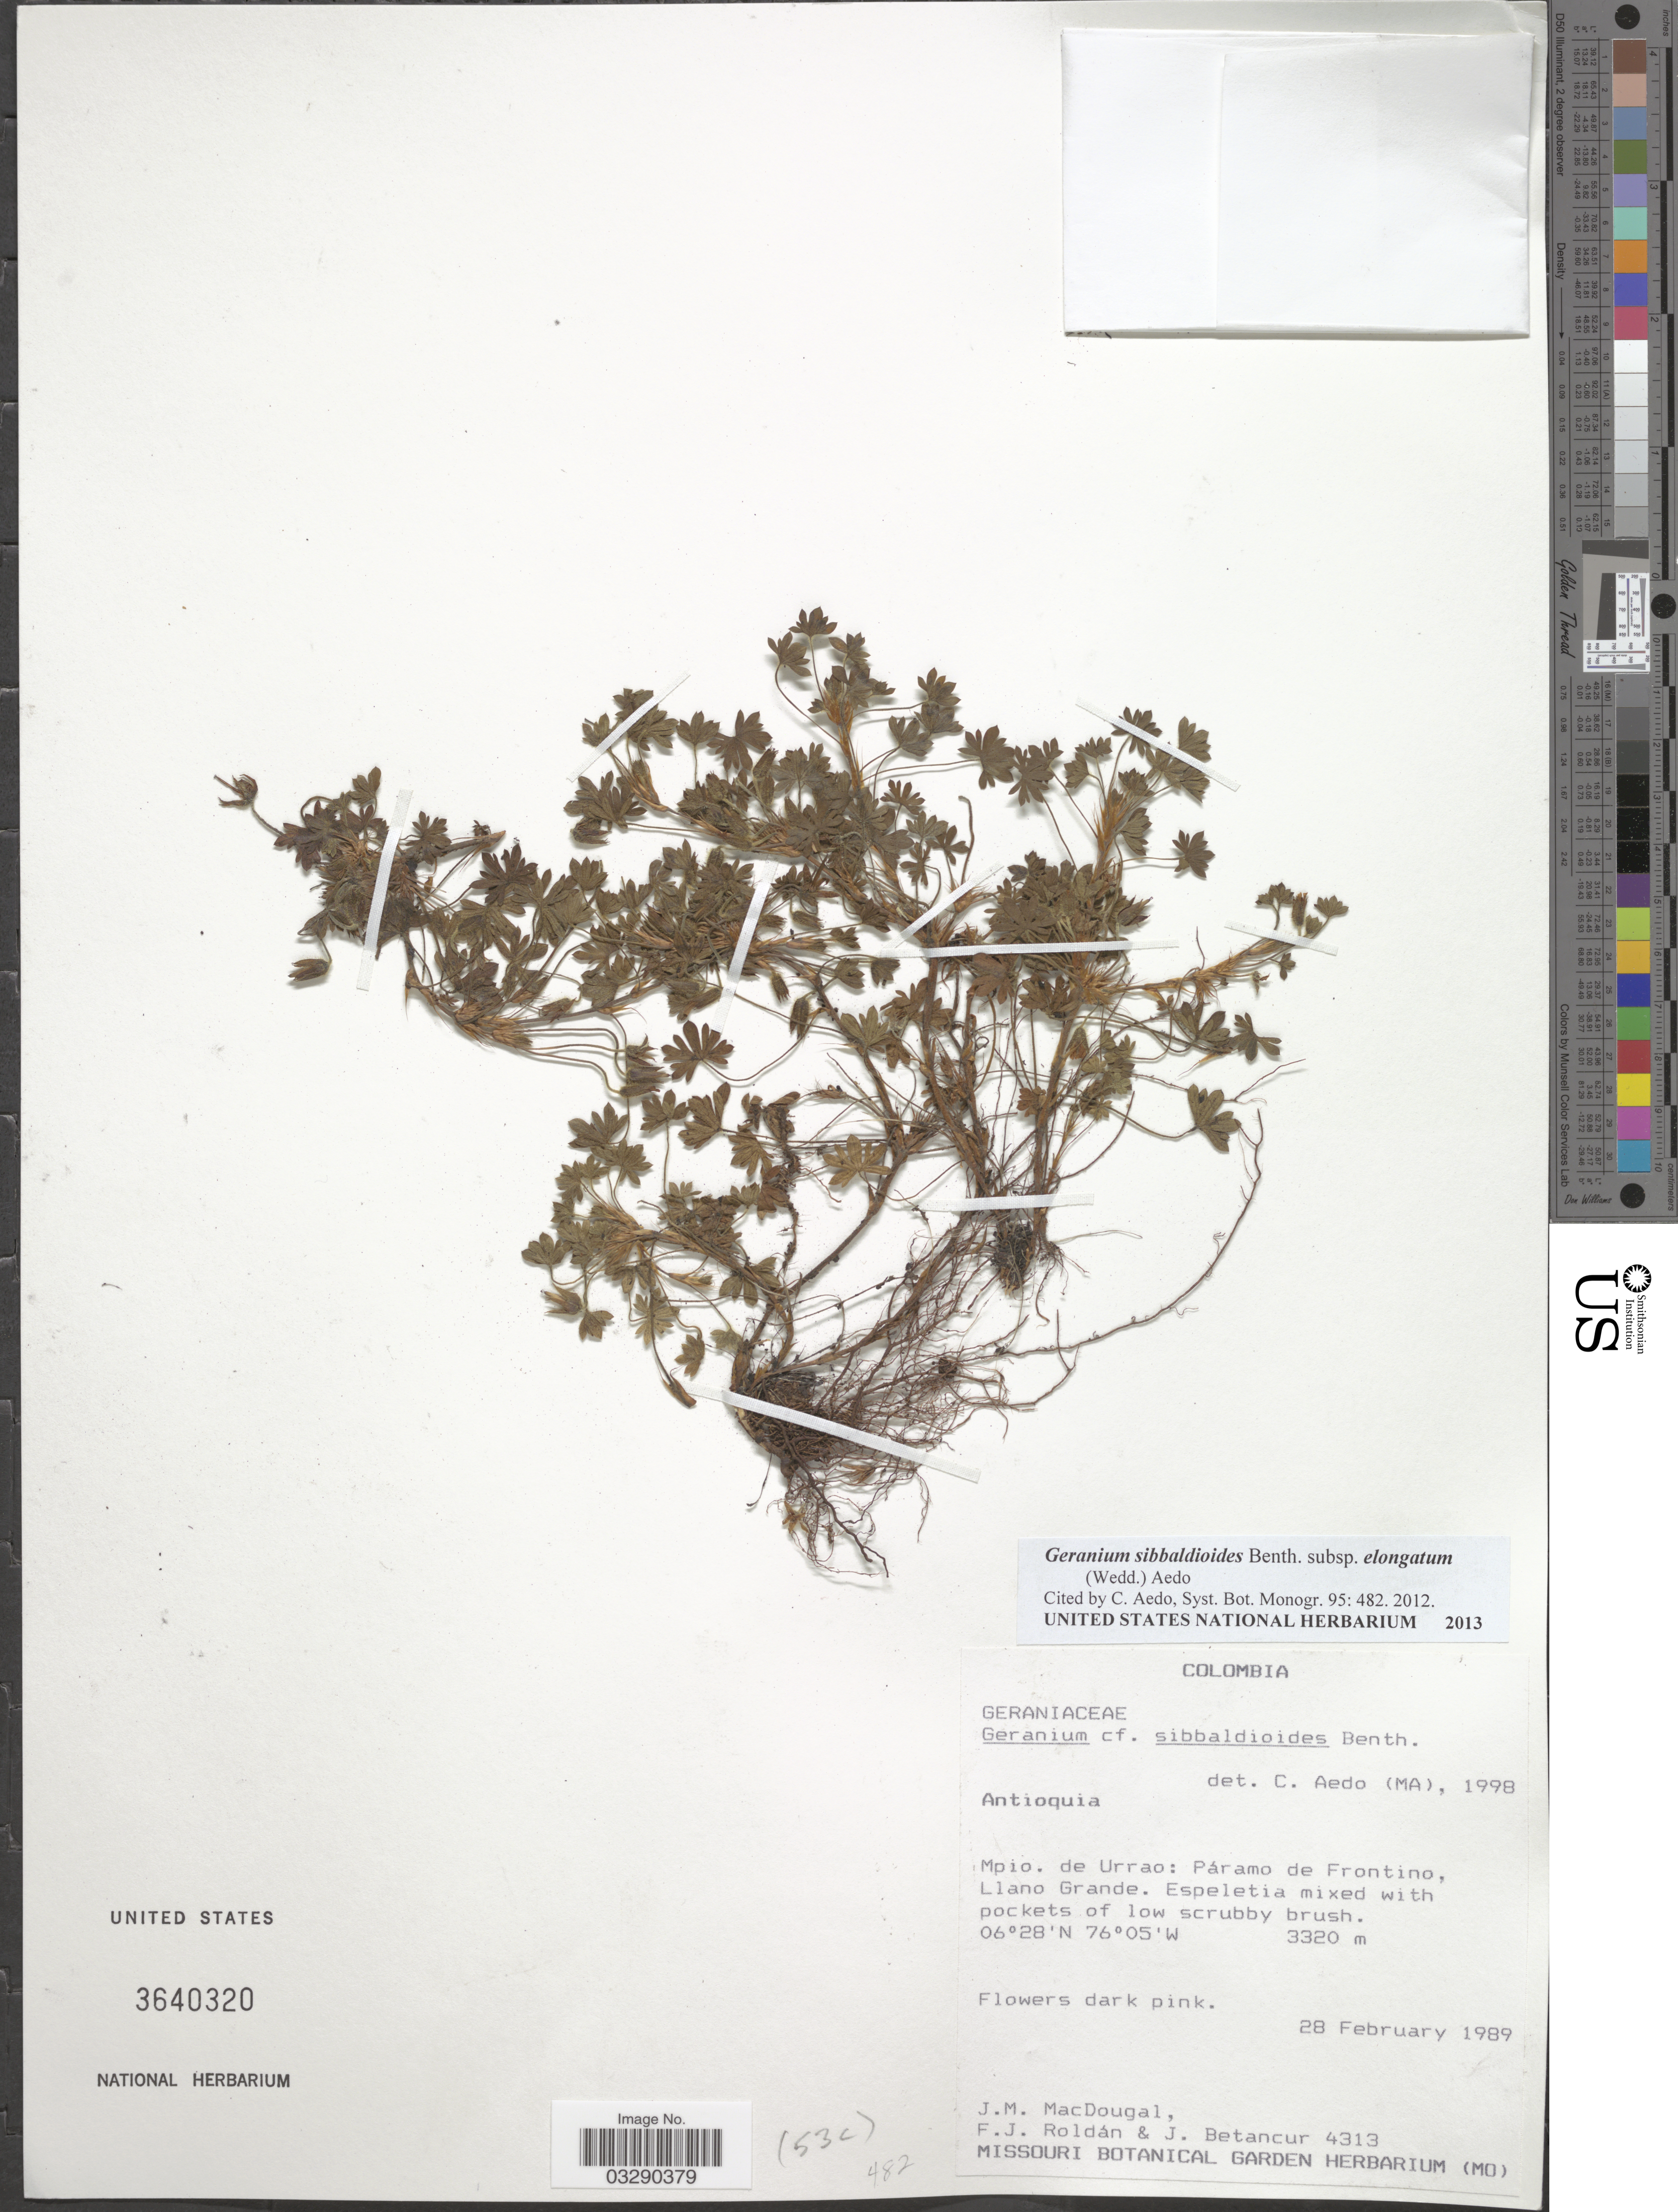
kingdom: Plantae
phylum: Tracheophyta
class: Magnoliopsida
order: Geraniales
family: Geraniaceae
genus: Geranium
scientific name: Geranium sibbaldioides subsp. elongatum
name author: (Wedd.) Aedo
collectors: J. M. MacDougal, F. J. Roldán & J. Betancur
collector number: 4313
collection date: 1989-02-28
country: Colombia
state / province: Antioquia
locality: Mpio. de Urrao: Páramo de Frontino, Llano Grande.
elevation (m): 3320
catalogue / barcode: US 3640320